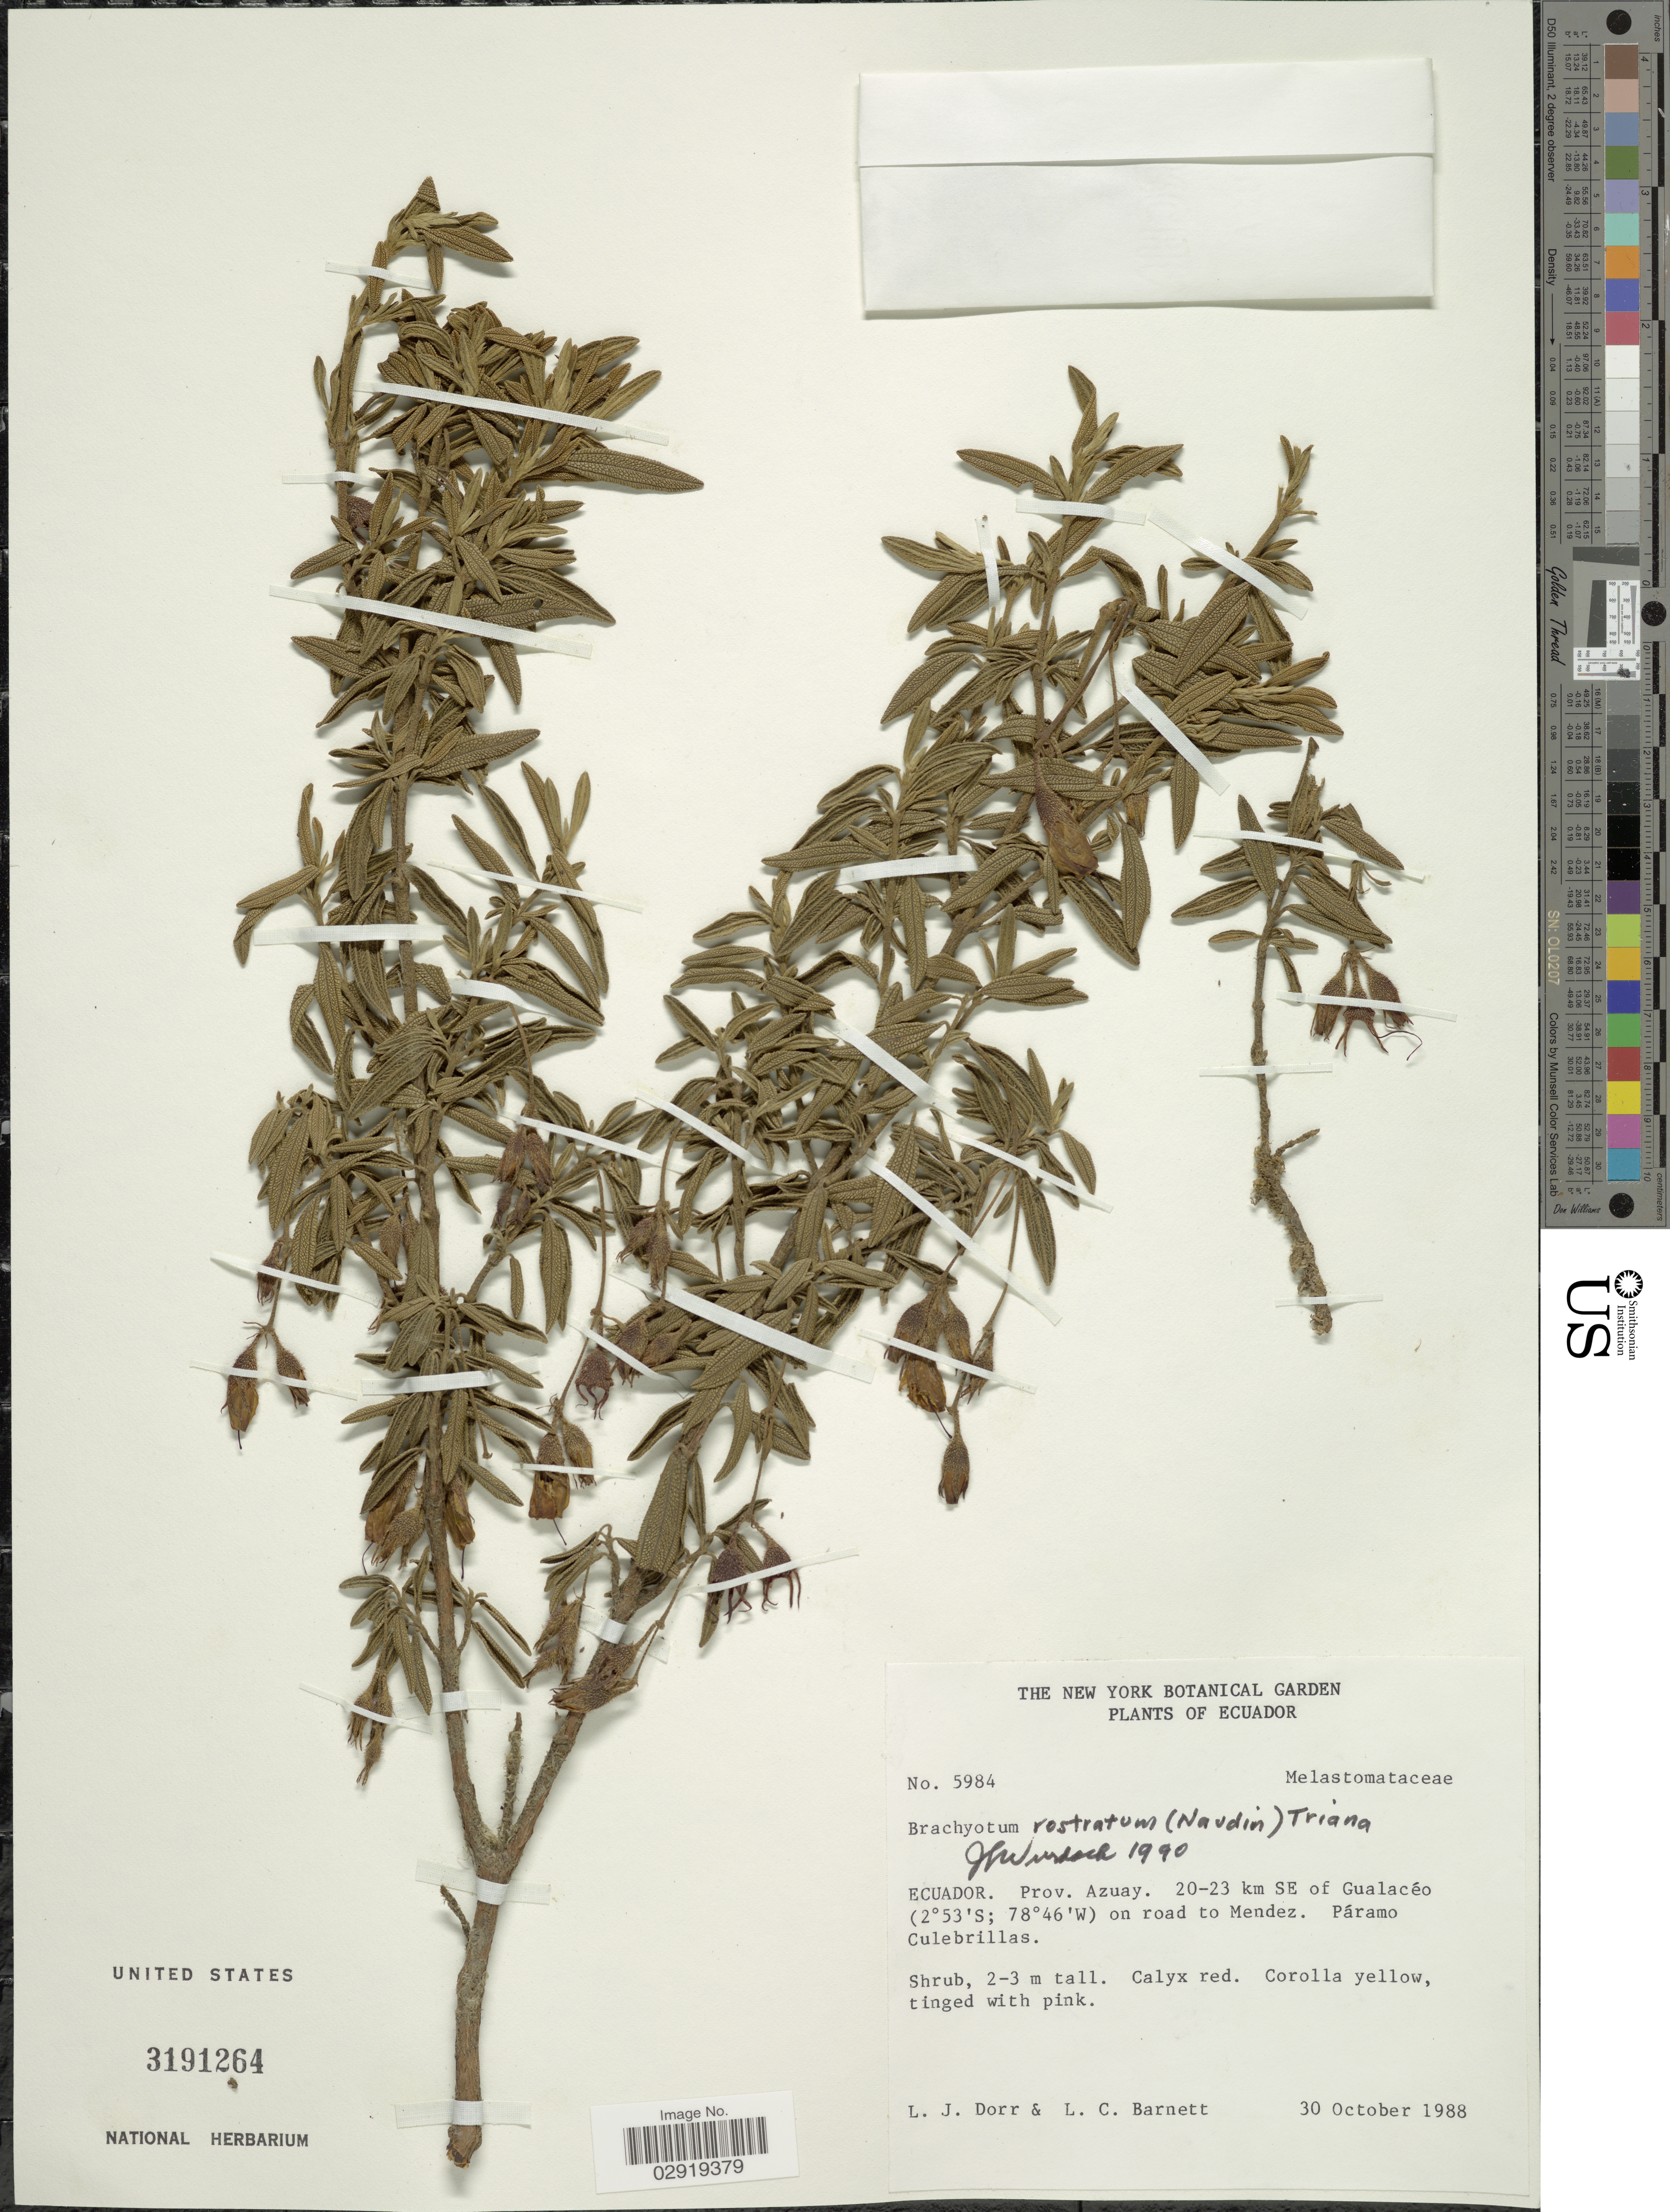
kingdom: Plantae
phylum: Tracheophyta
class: Magnoliopsida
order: Myrtales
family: Melastomataceae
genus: Brachyotum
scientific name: Brachyotum rostratum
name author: (Naudin) Triana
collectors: L. J. Dorr & L. C. Barnett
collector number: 5984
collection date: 1988-10-30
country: Ecuador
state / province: Azuay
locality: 20-23 km SE of Gualacéo on road to Mendez. Páramo Culebrillas.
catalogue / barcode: US 3191264